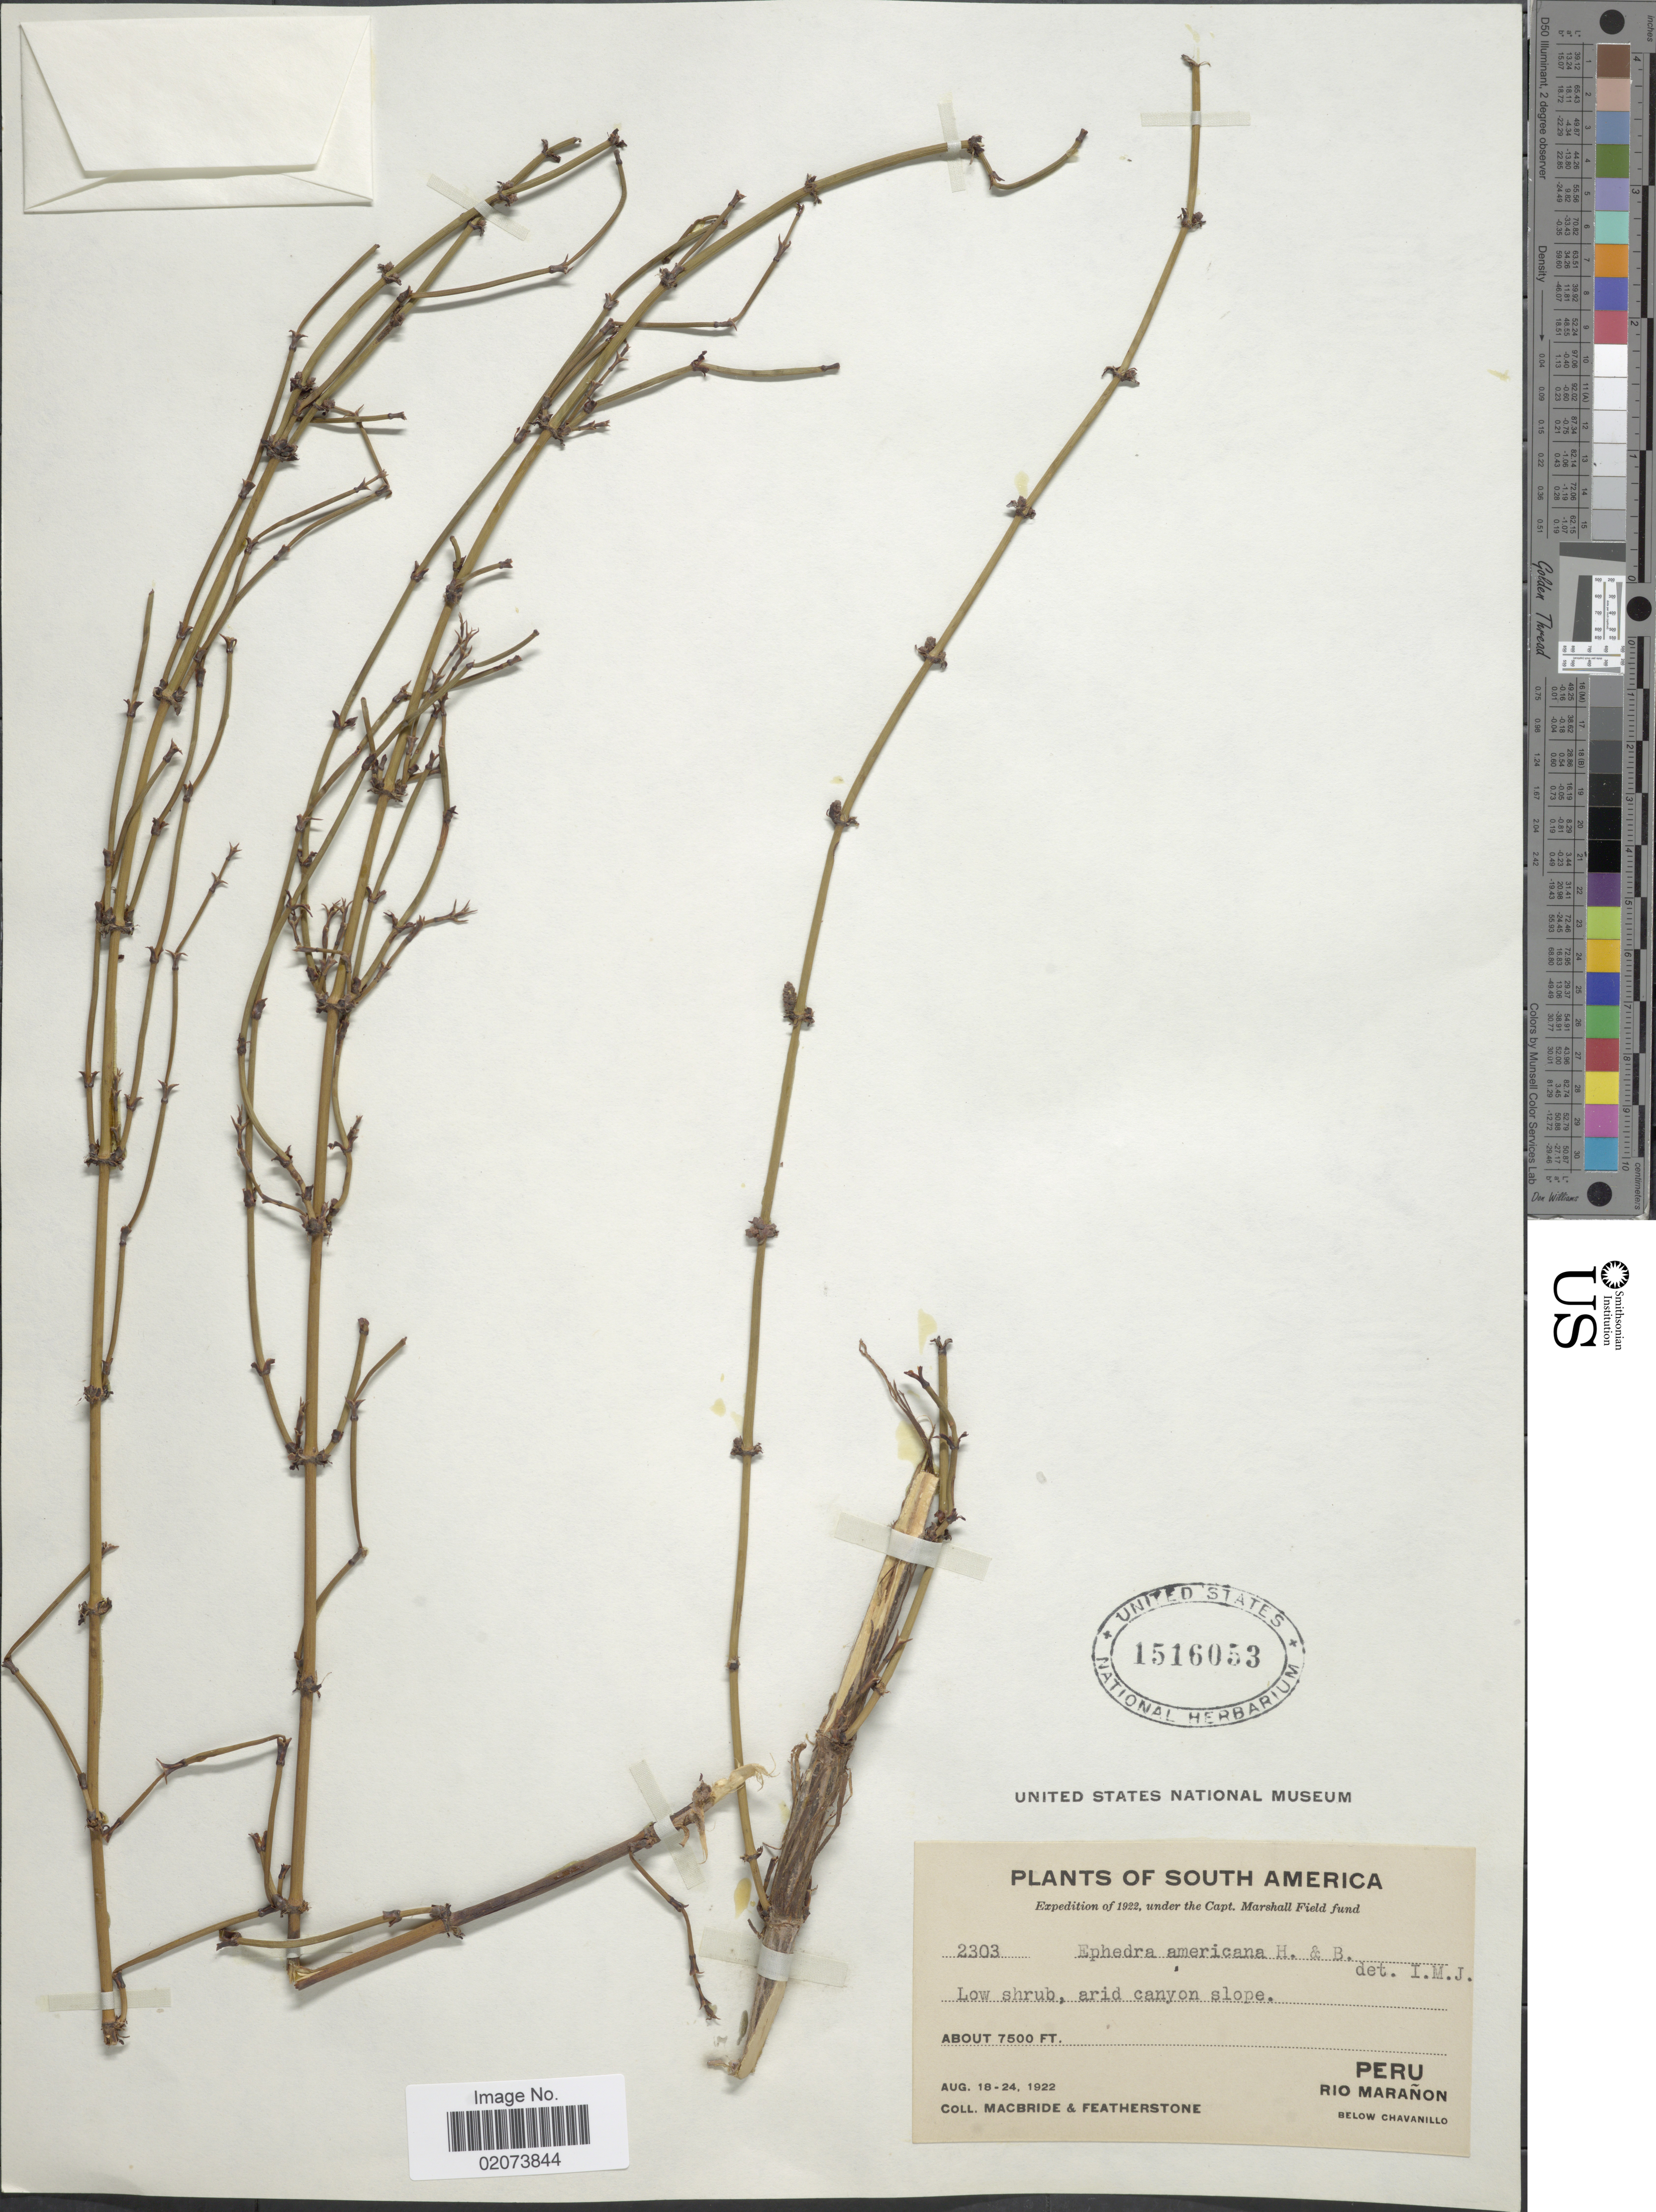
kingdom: Plantae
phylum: Tracheophyta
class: Gnetopsida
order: Ephedrales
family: Ephedraceae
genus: Ephedra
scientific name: Ephedra americana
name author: Humb. & Bonpl. ex Willd.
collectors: Macbride, -- & -. Featherstone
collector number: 2303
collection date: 1922-08-18/1922-08-24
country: Peru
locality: Rio Maranon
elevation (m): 2286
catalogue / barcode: US 1516053